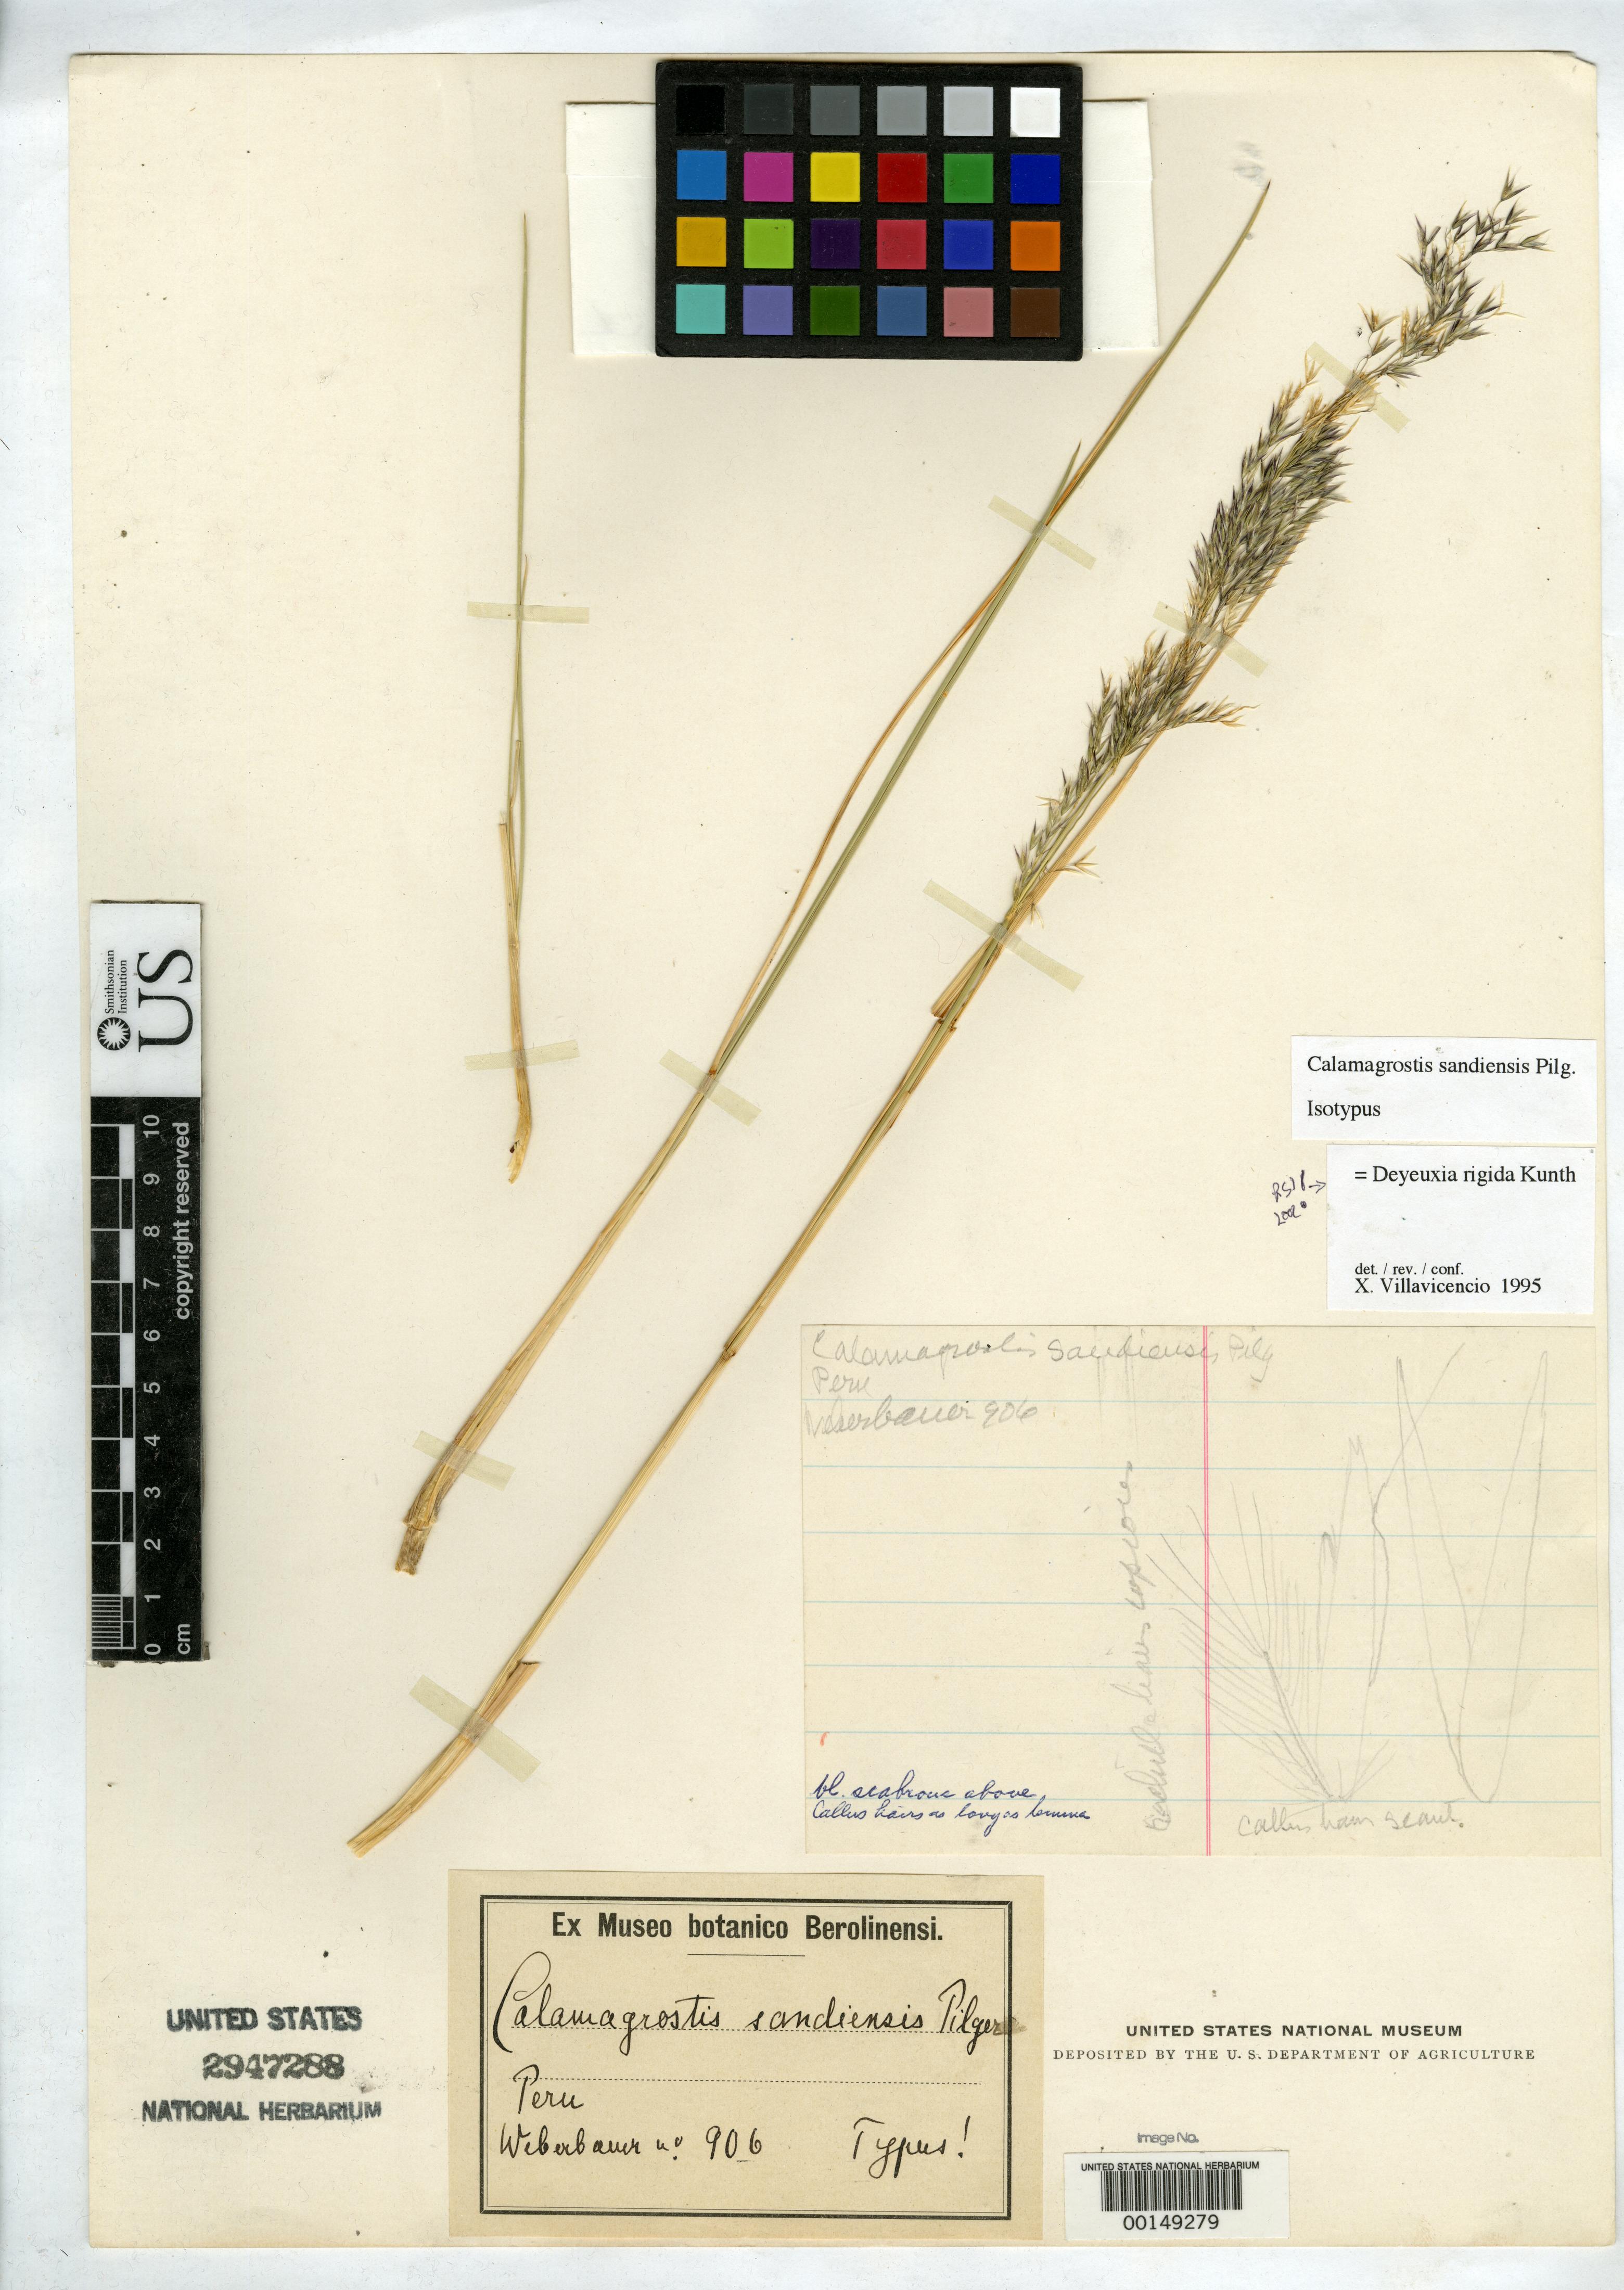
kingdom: Plantae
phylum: Tracheophyta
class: Liliopsida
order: Poales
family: Poaceae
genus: Calamagrostis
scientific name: Calamagrostis sandiensis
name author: Pilg.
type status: Isotype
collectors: A. Weberbauer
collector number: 906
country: Peru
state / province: San Martín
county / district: Mariscal Cáceres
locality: Rio Huallaga, margen Derecha del; Balsa Probana; dtto. Tocache Nuevo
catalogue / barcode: US 2947288